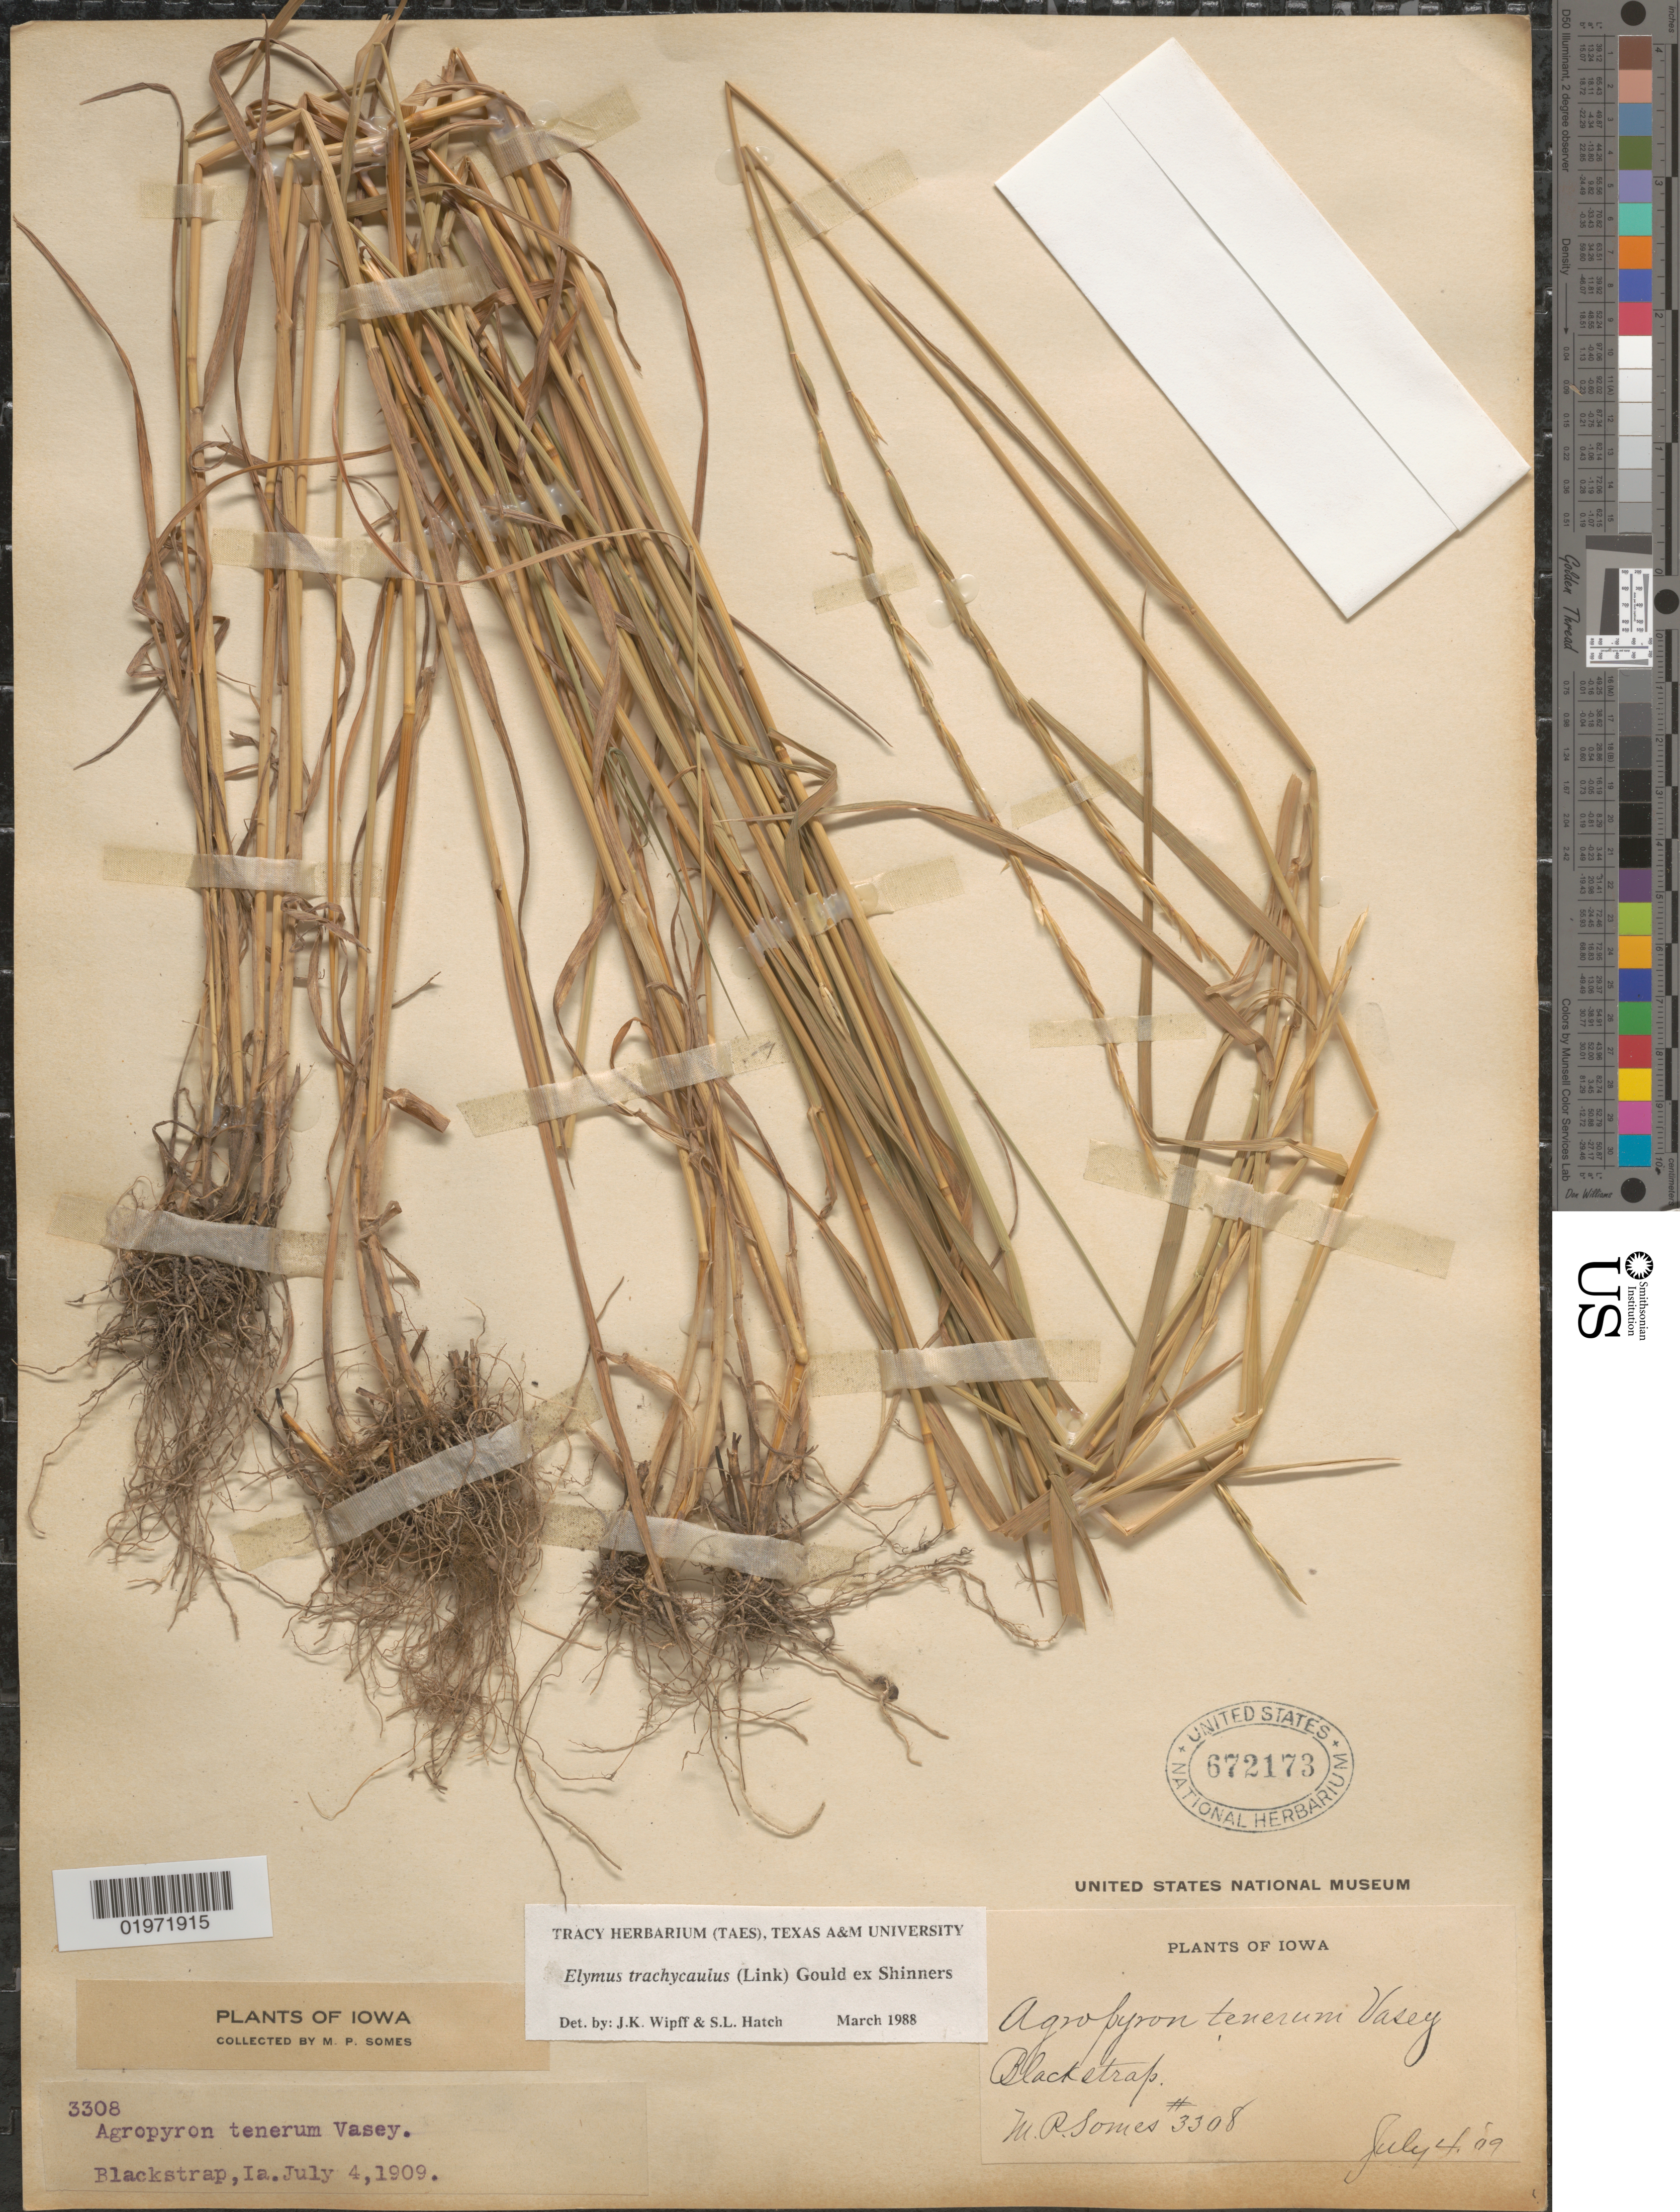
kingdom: Plantae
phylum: Tracheophyta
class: Liliopsida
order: Poales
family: Poaceae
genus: Elymus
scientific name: Elymus trachycaulus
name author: (Link) Gould ex Shinners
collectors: M. Somes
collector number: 3308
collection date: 1909-07-04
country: United States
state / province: Iowa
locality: Blackstrap.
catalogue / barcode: US 672173